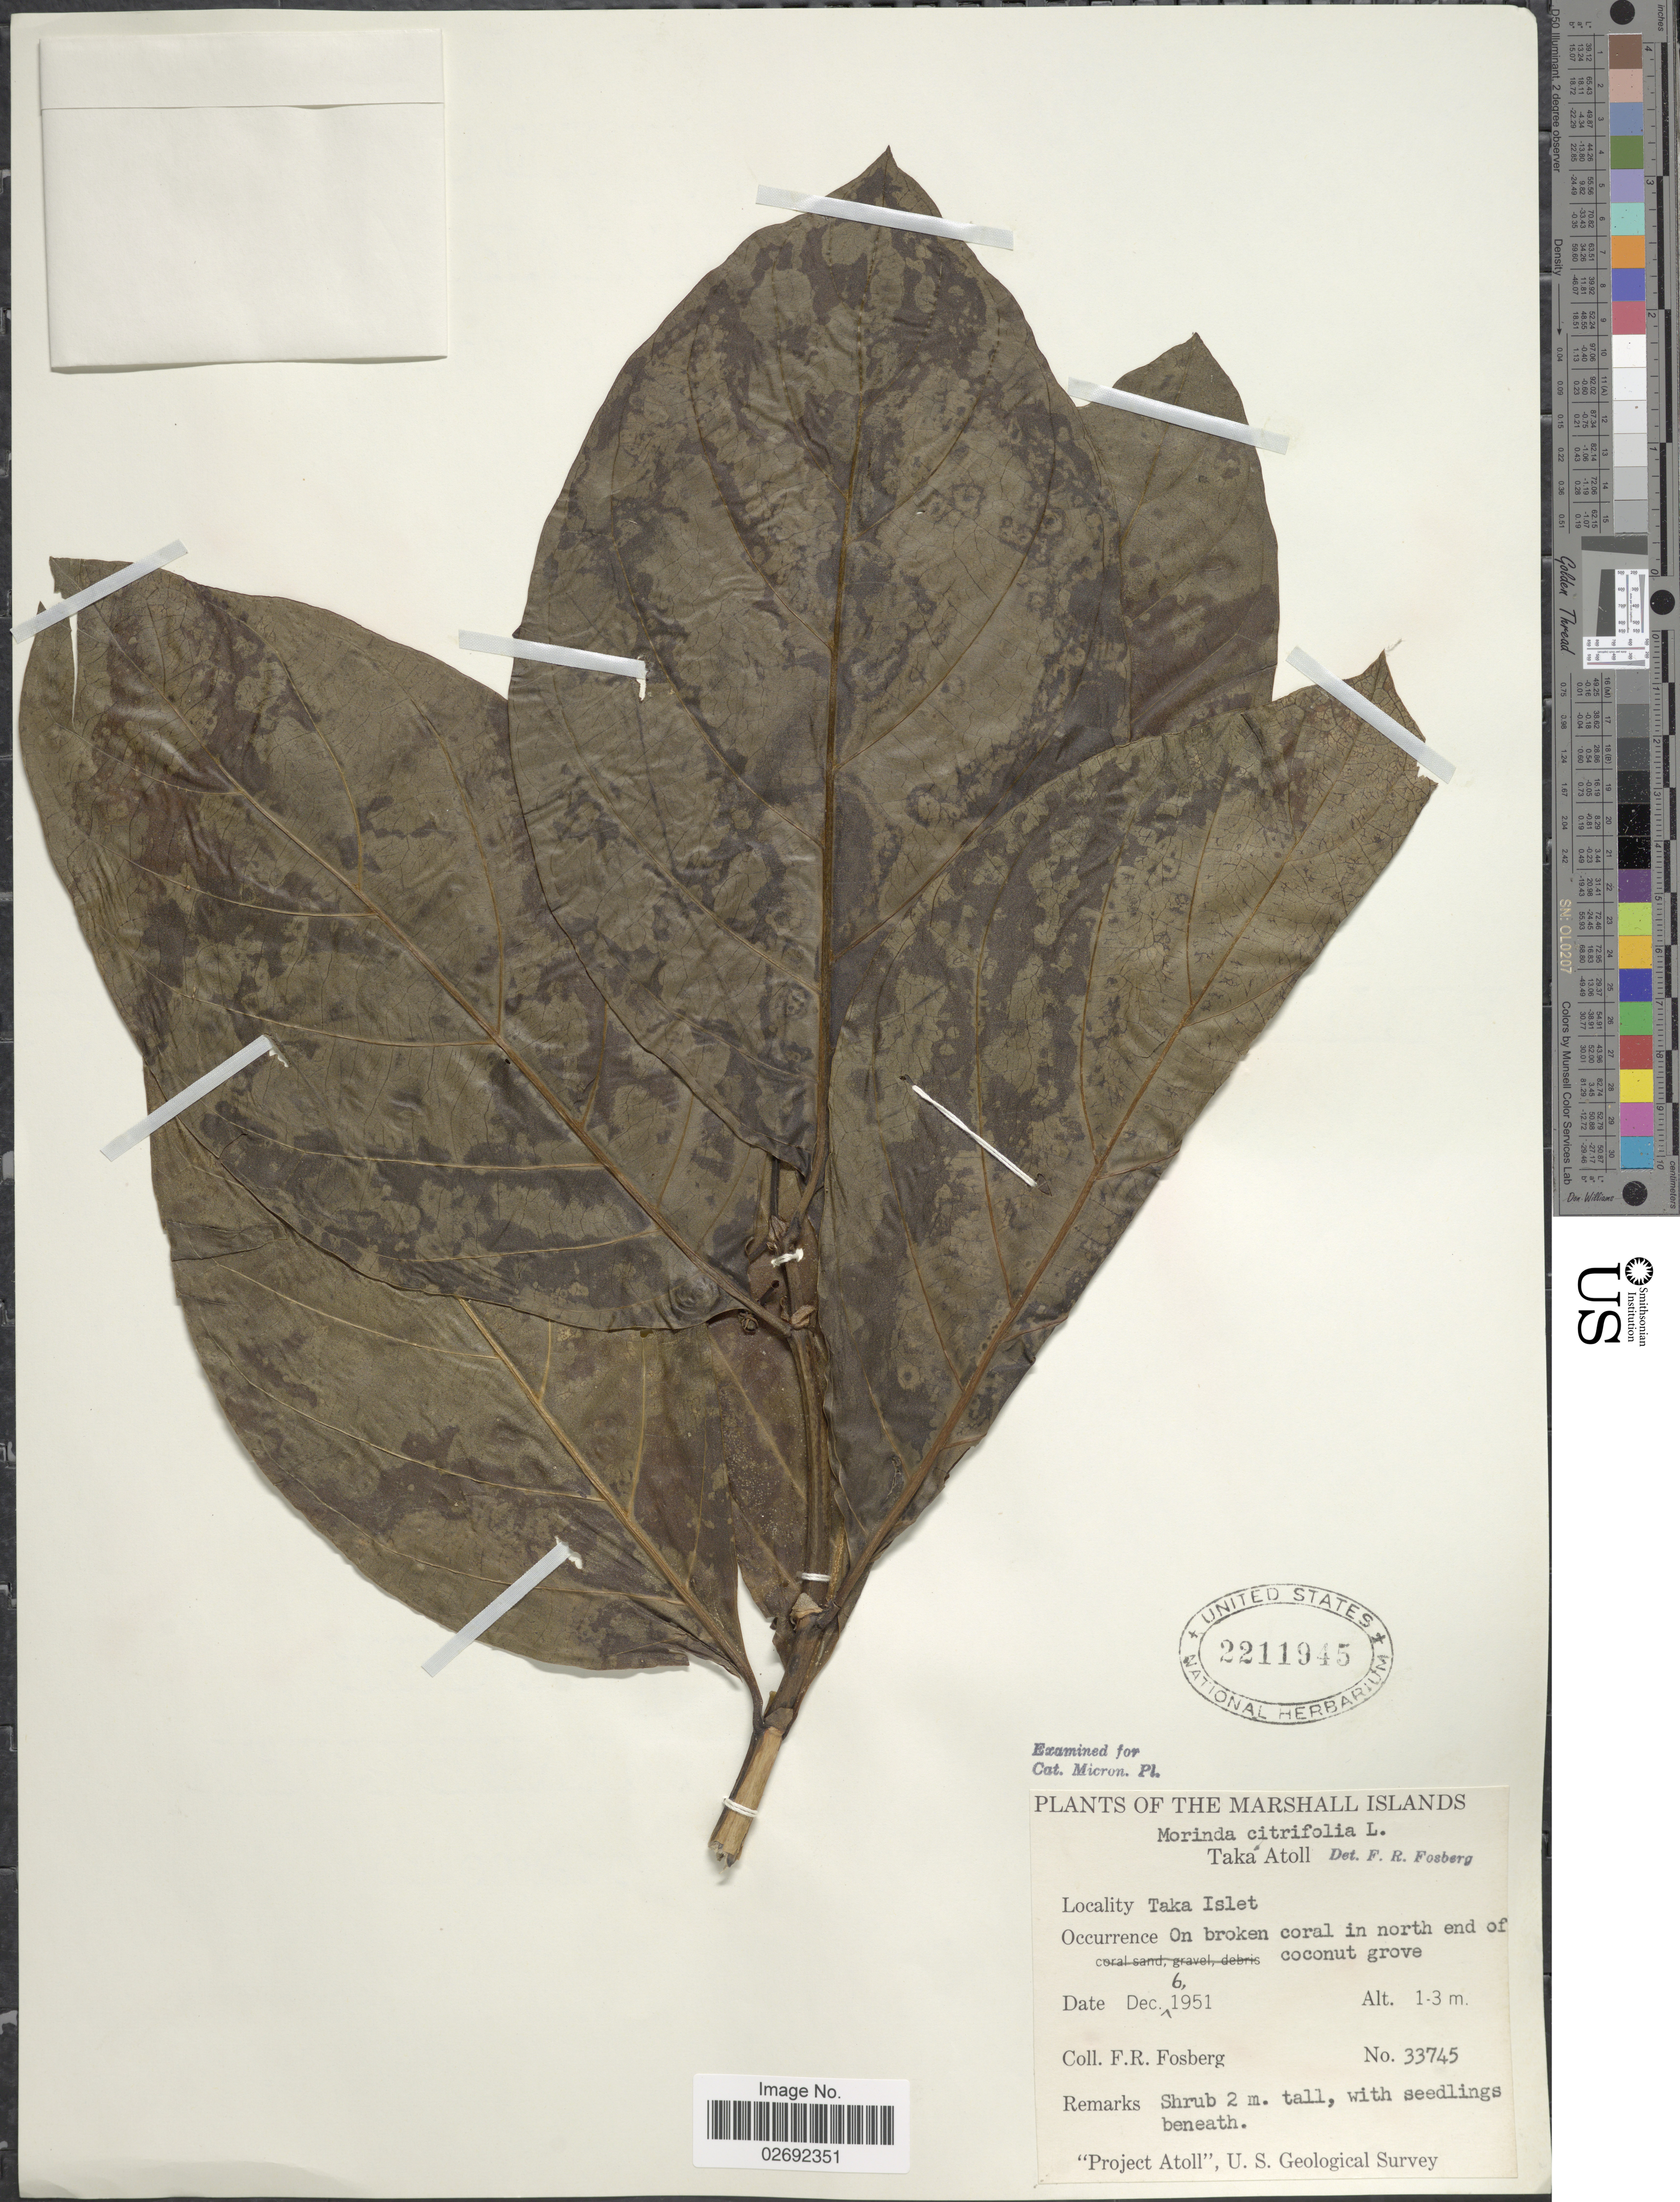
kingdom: Plantae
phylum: Tracheophyta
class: Magnoliopsida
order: Gentianales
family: Rubiaceae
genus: Morinda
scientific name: Morinda citrifolia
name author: L.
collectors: F. R. Fosberg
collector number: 33745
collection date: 1951-12-06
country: Marshall Islands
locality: Taka Atoll, Taka Islet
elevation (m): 1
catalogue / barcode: US 2211945